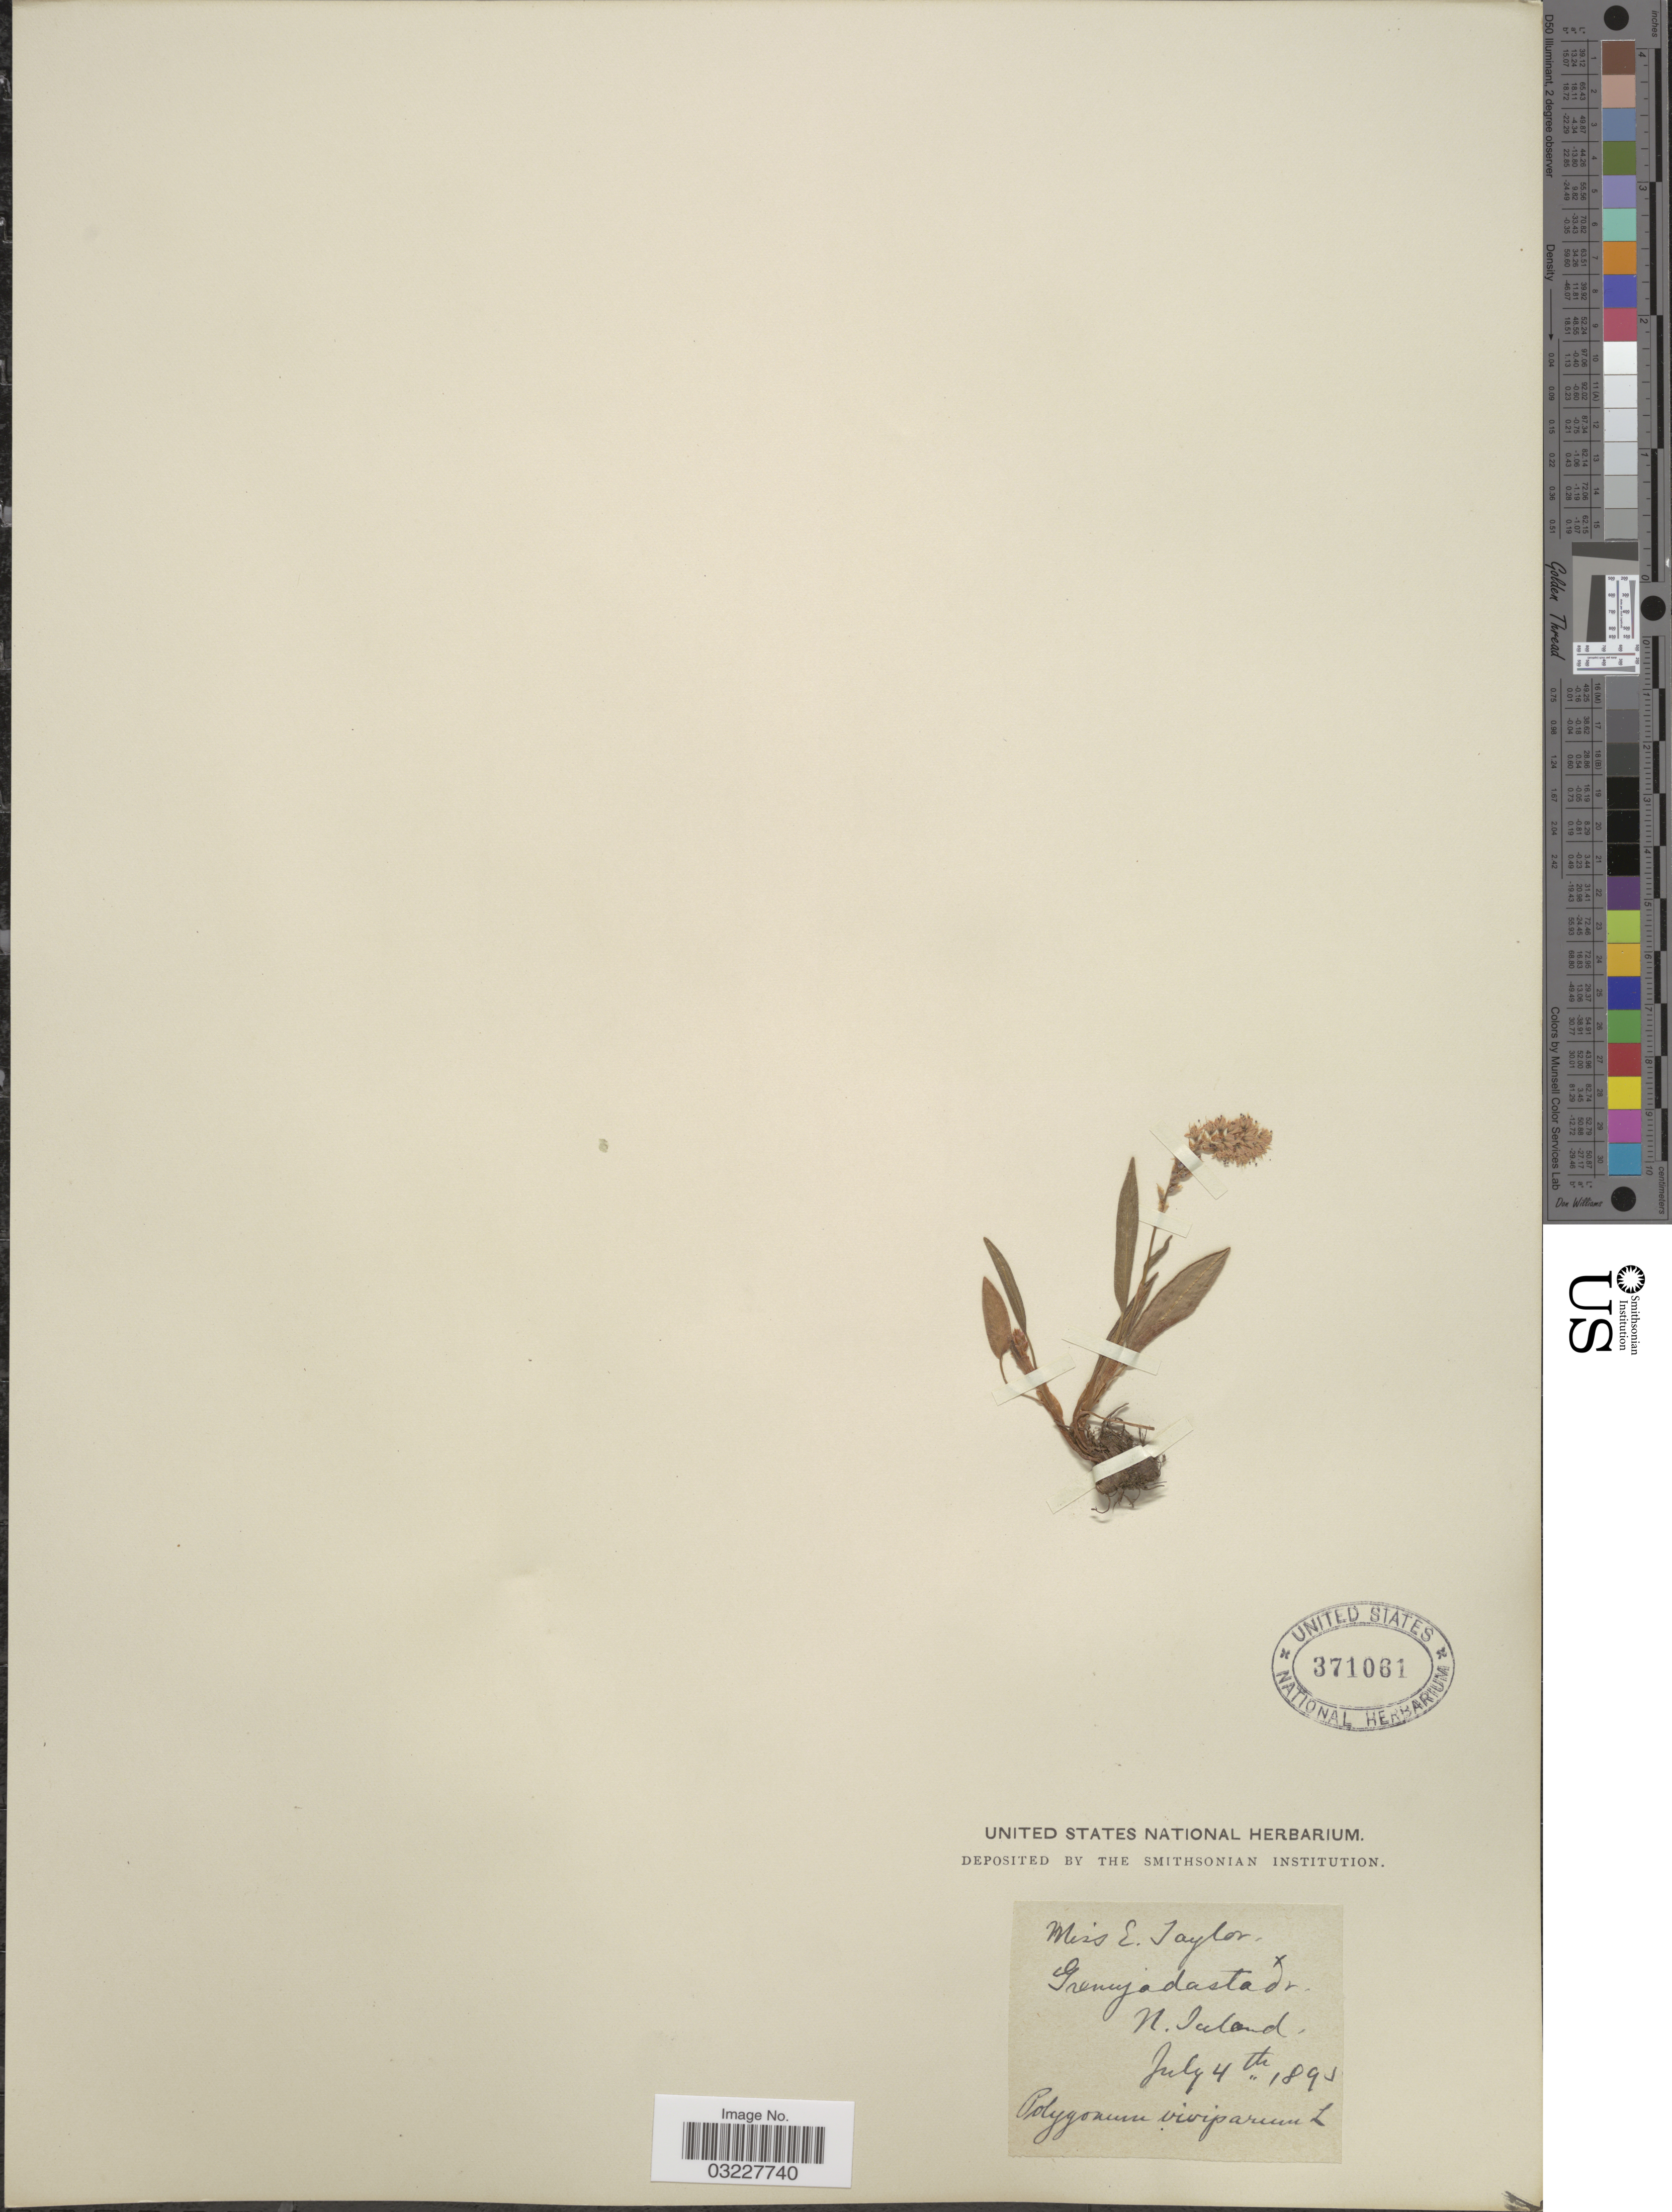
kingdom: Plantae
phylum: Tracheophyta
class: Magnoliopsida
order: Caryophyllales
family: Polygonaceae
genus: Bistorta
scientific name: Bistorta vivipara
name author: (L.) Delarbre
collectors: E. Taylor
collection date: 1893-07-04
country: Iceland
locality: Grannjadastadr. N. Iceland.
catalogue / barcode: US 371061